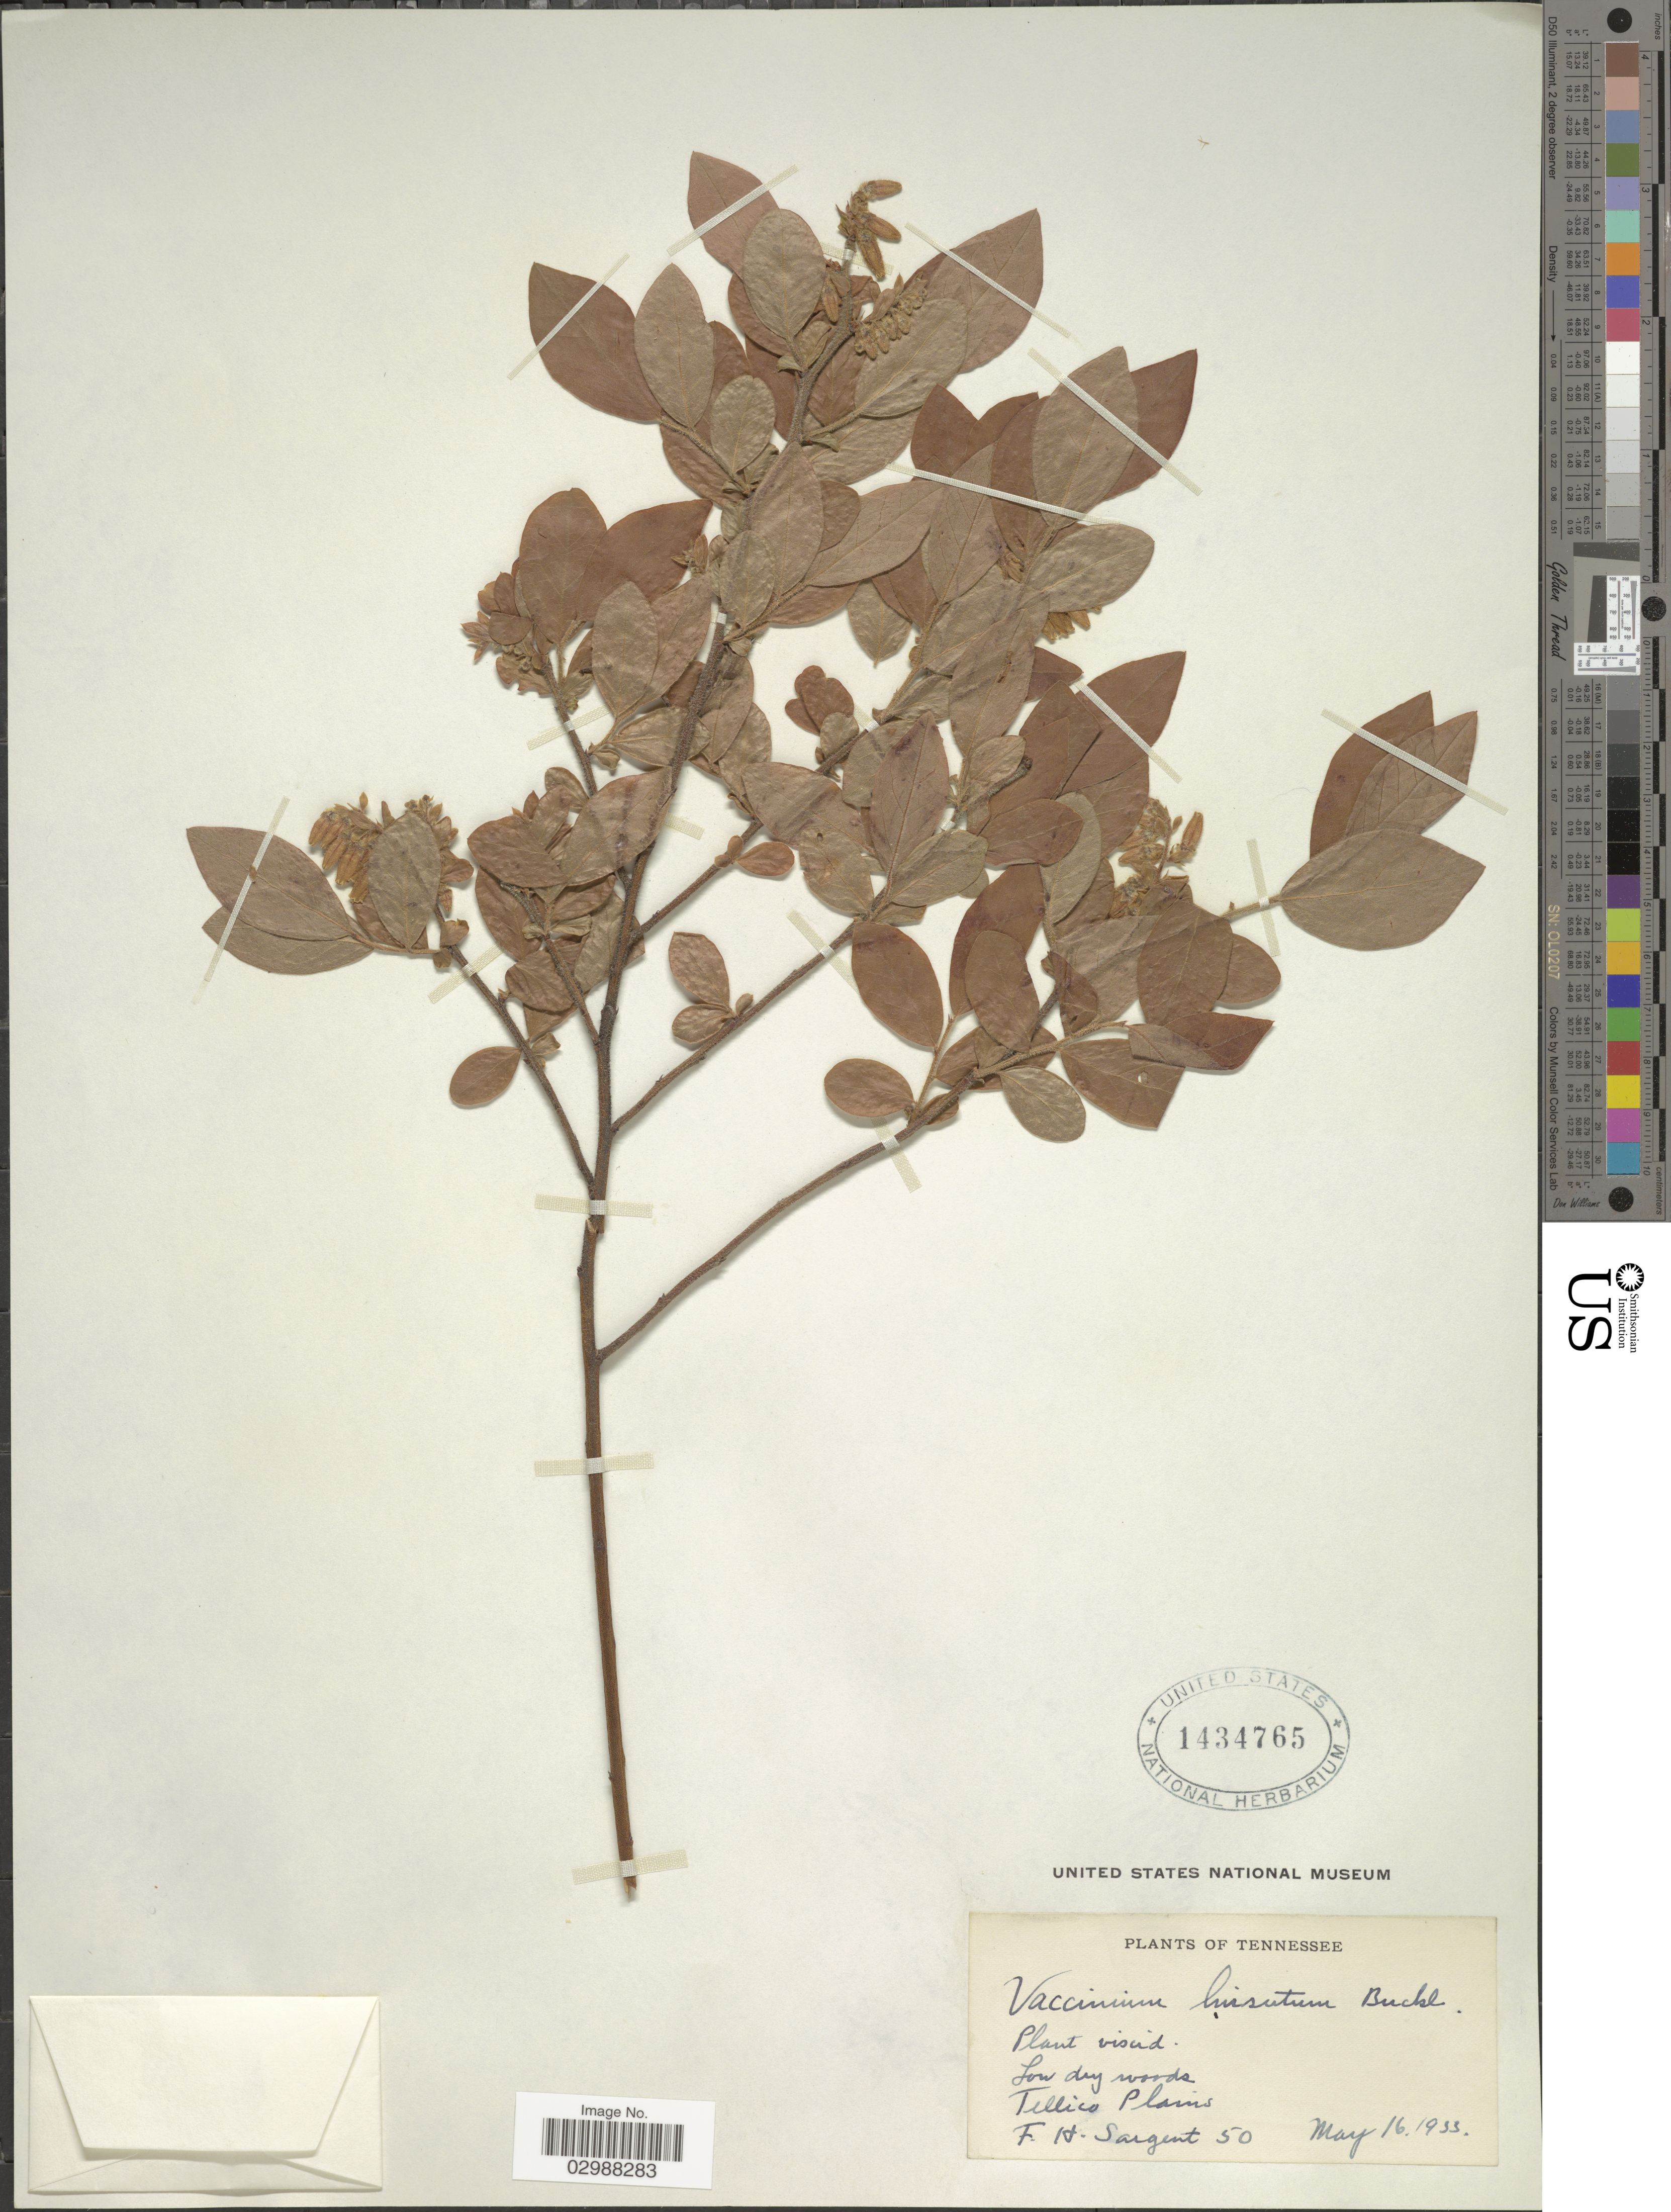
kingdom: Plantae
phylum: Tracheophyta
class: Magnoliopsida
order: Ericales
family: Ericaceae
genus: Vaccinium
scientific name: Vaccinium hirsutum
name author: Buckley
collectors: F. H. Sargent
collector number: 50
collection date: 1933-05-16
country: United States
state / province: Tennessee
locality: Tellico Plains.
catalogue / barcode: US 1434765